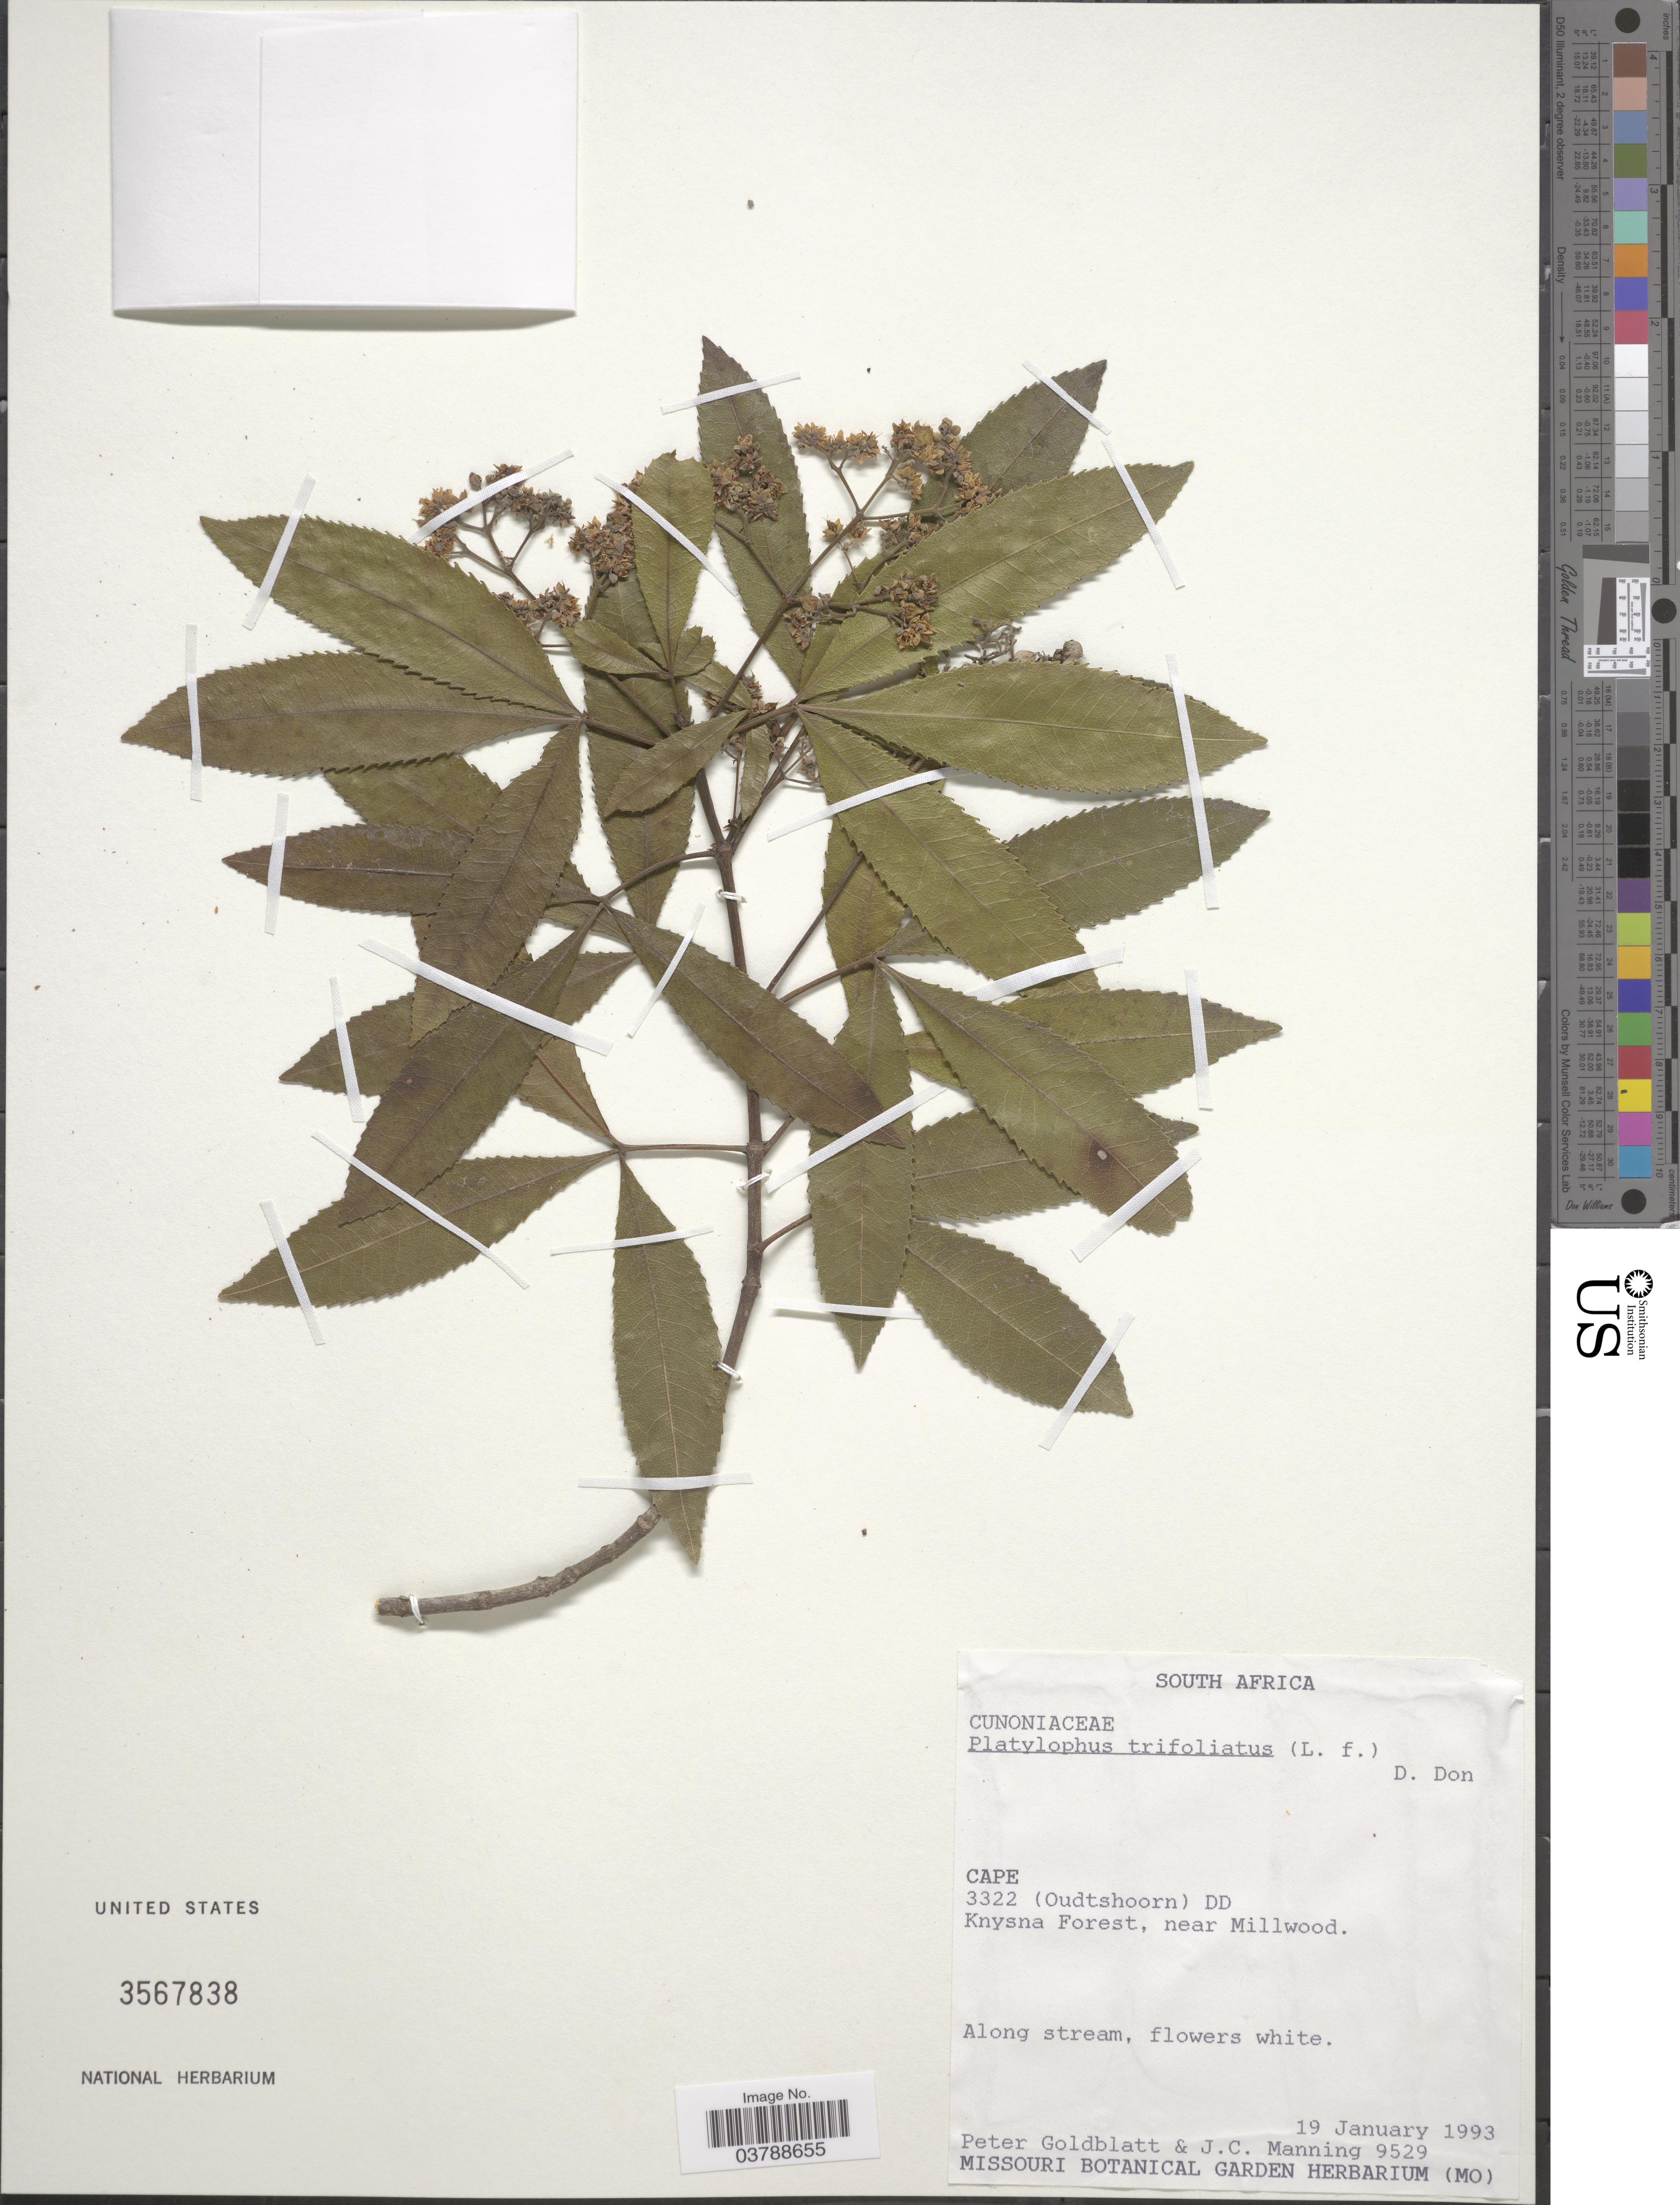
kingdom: Plantae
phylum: Tracheophyta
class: Magnoliopsida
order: Oxalidales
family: Cunoniaceae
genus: Platylophus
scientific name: Platylophus trifoliatus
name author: (L. f.) D. Don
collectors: P. Goldblatt & J. C. Manning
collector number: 9529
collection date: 1993-01-19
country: South Africa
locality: Cape. 3322 ( Oudtshoorn) DD Knysna Forest, near Millwood.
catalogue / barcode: US 3567838